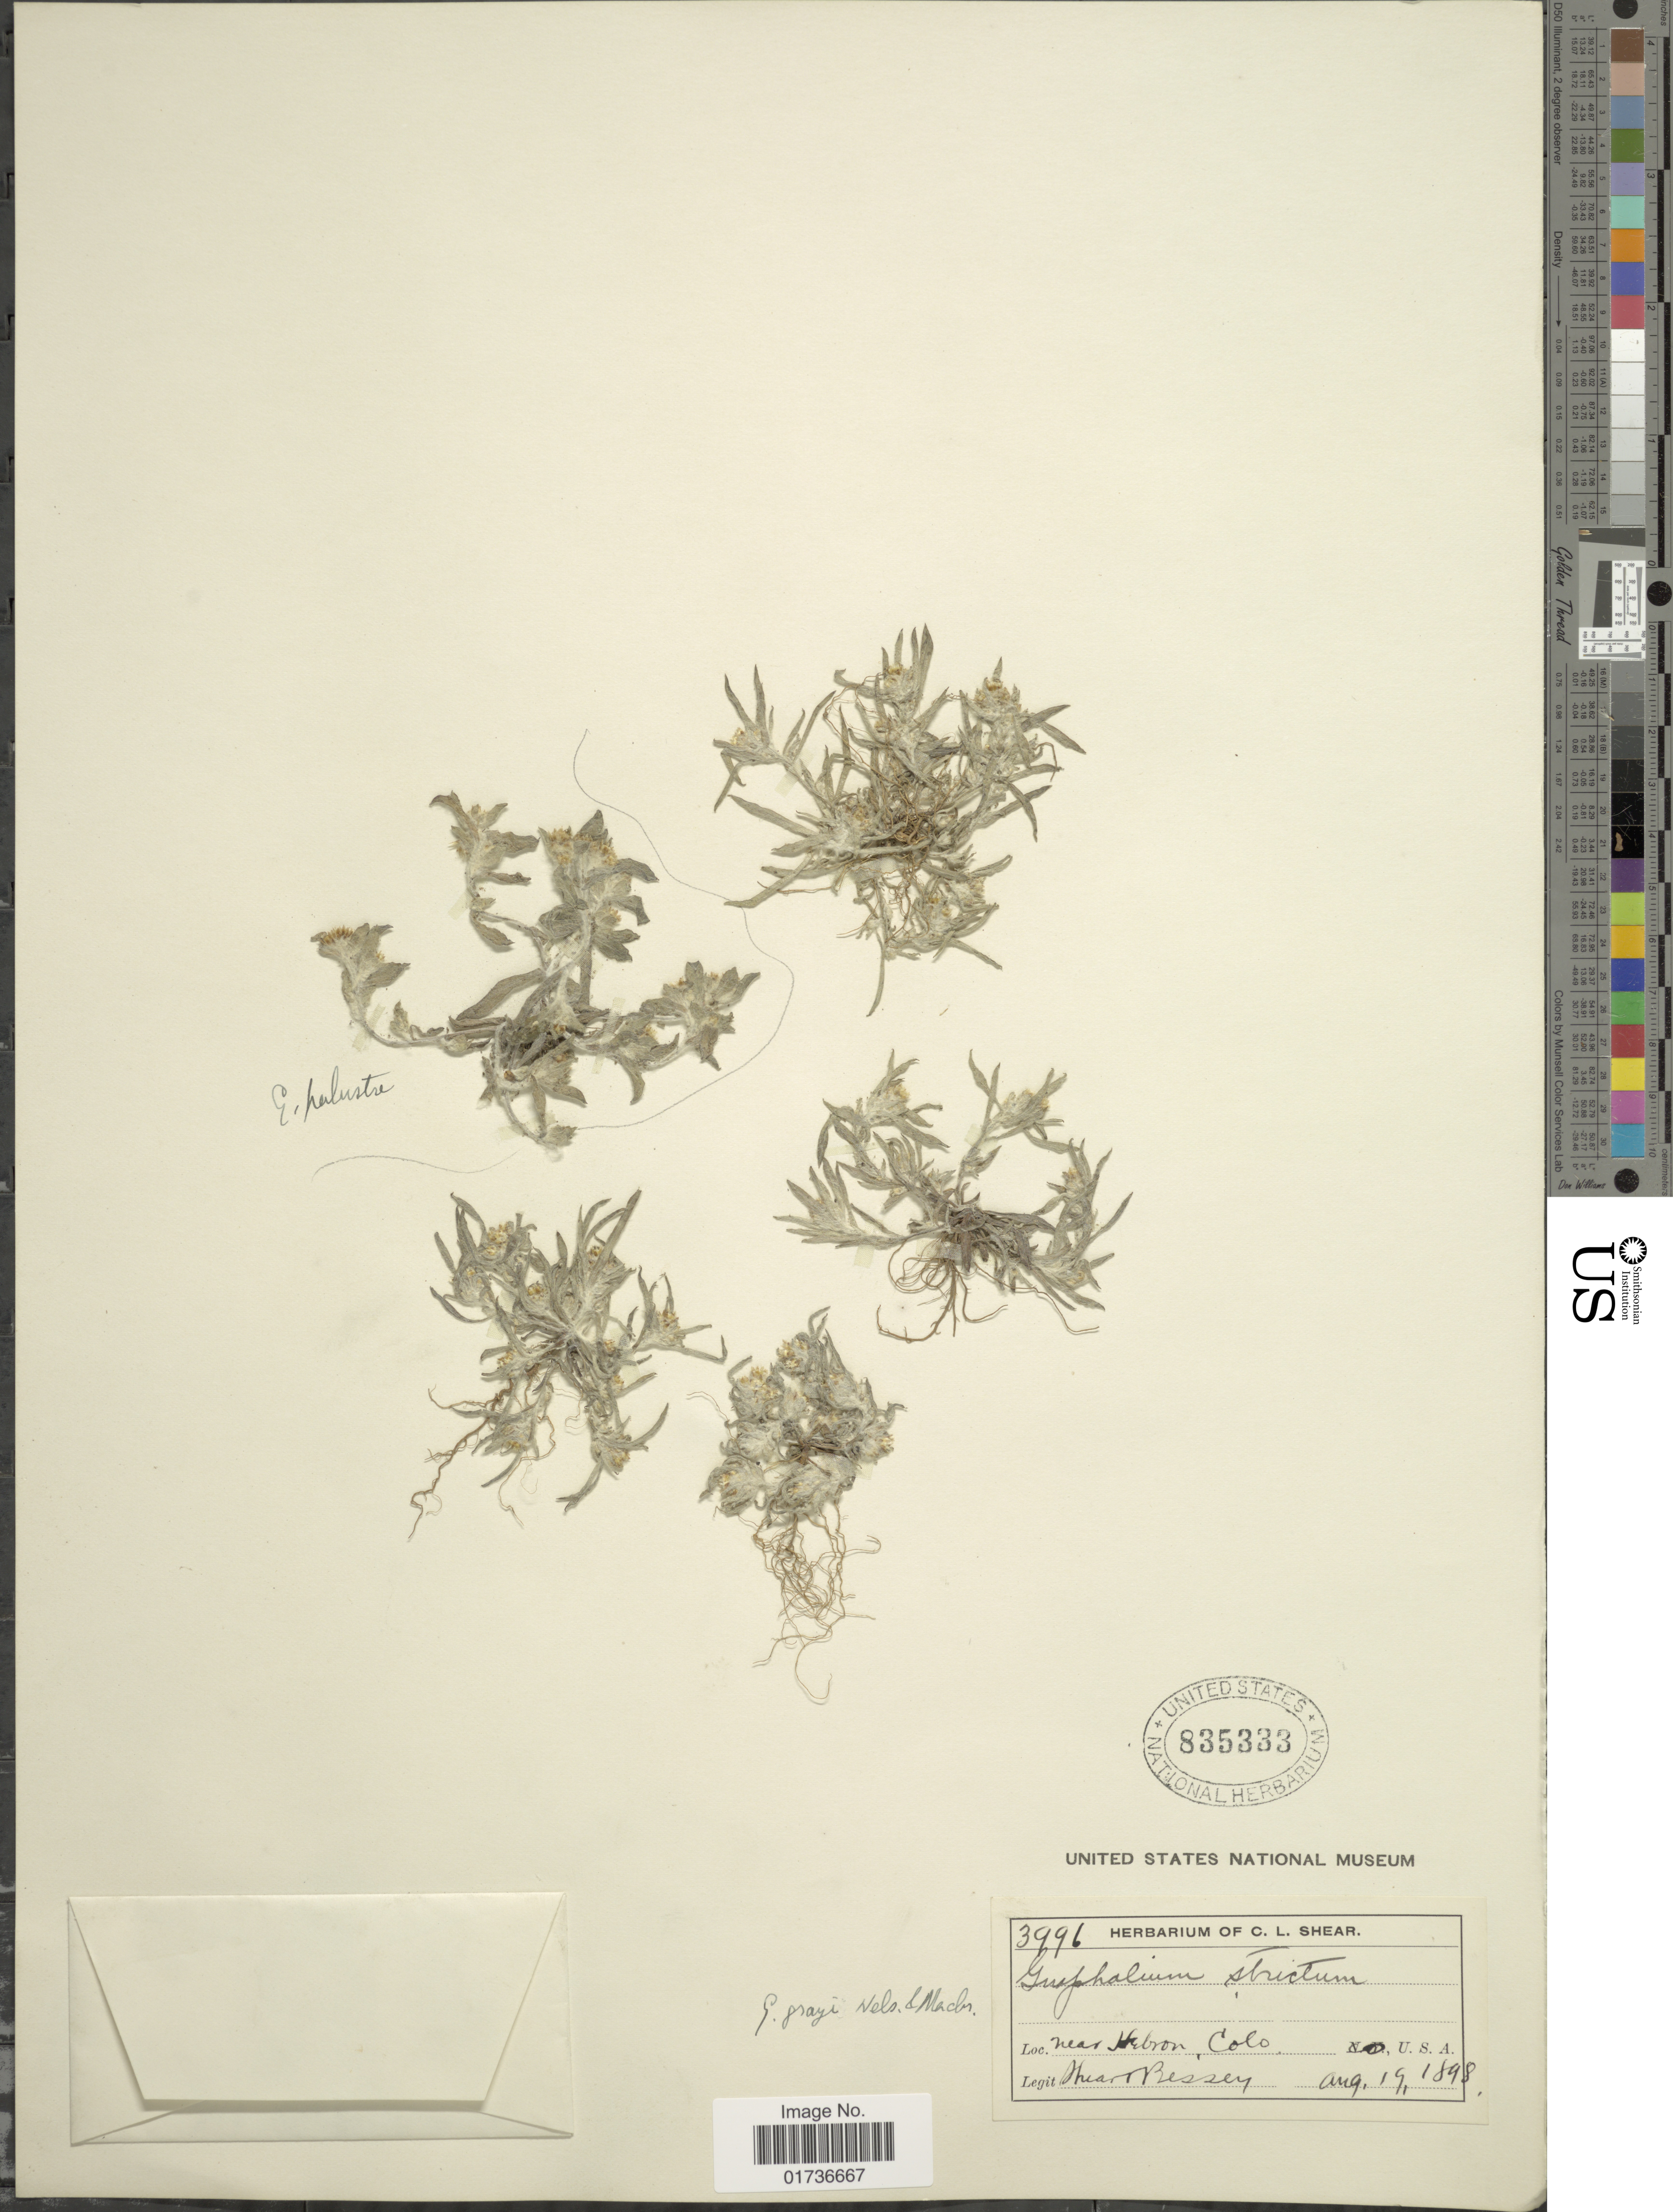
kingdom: Plantae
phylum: Tracheophyta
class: Magnoliopsida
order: Asterales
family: Asteraceae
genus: Gnaphalium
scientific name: Gnaphalium grayi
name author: A. Nelson & J.F. Macbr.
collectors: -- Shear & -. Bessey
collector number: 3996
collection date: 1898-08-19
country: United States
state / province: Colorado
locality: Near Hebron, Colo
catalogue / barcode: US 835333